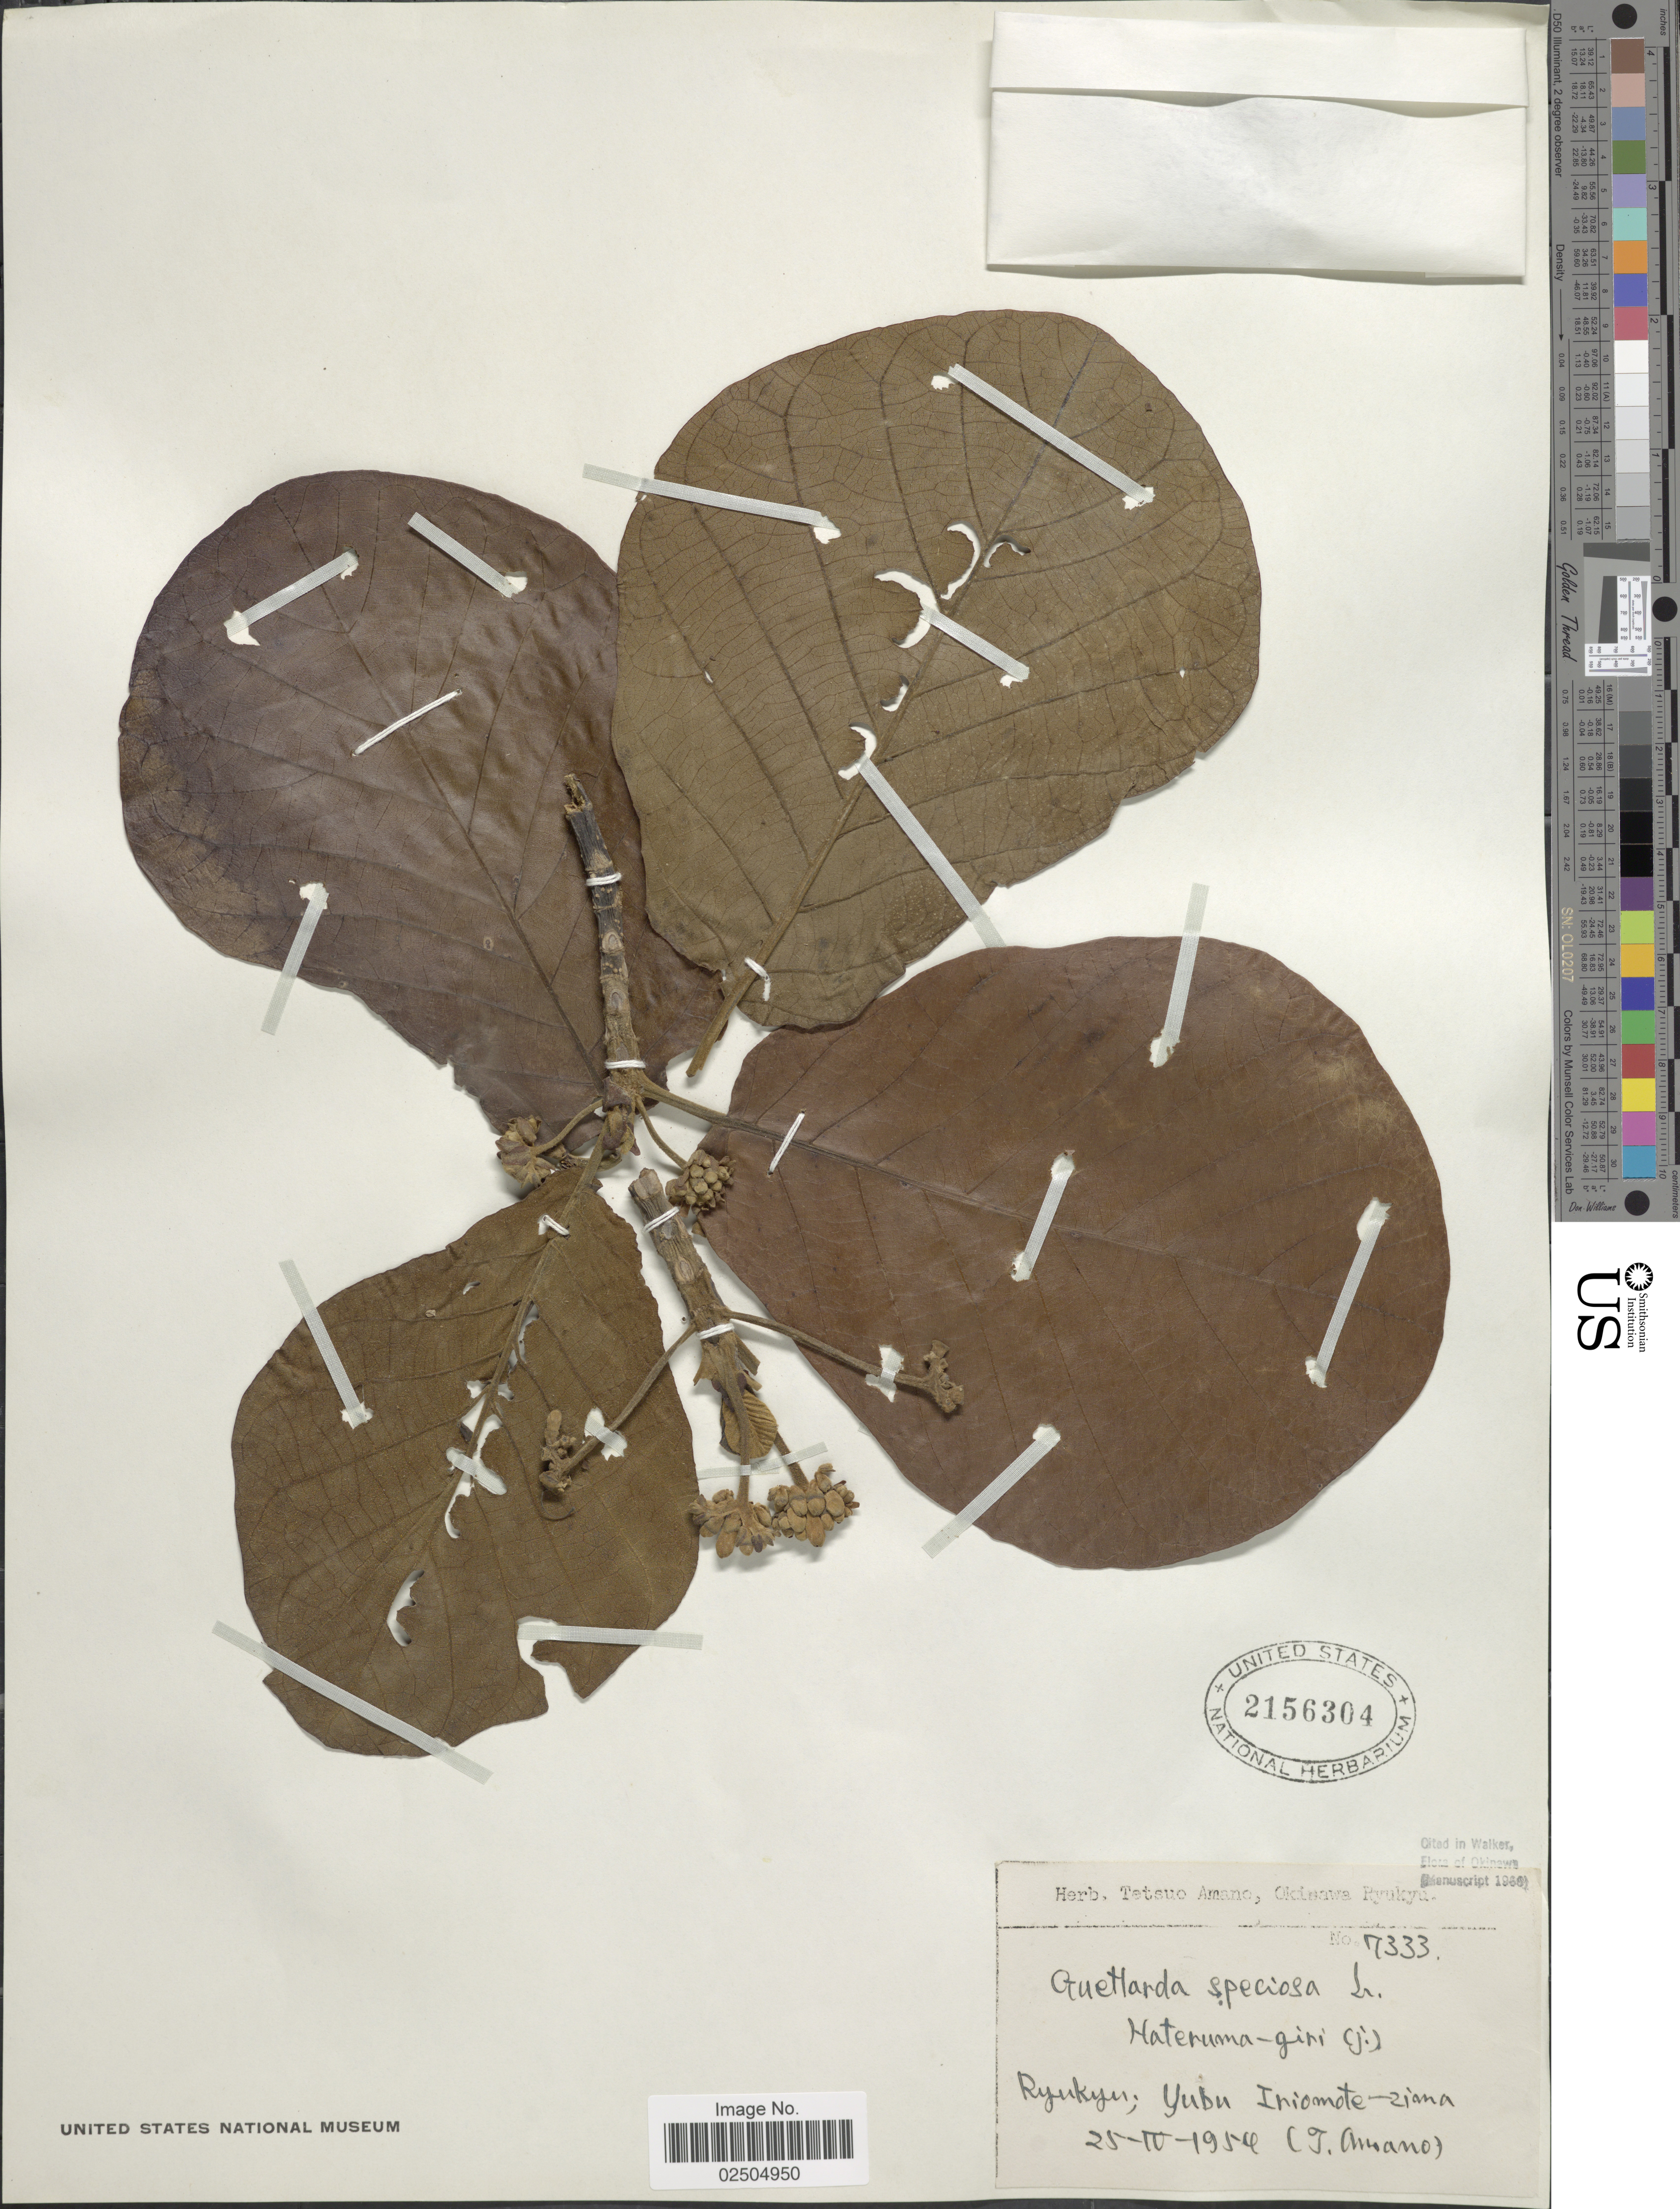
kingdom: Plantae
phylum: Tracheophyta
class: Magnoliopsida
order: Gentianales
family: Rubiaceae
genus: Guettarda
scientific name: Guettarda speciosa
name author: L.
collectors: T. Amano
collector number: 7333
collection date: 1954-04-25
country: Japan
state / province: Okinawa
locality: Ryukyu; Yubu Iriomote-ziana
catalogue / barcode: US 2156304